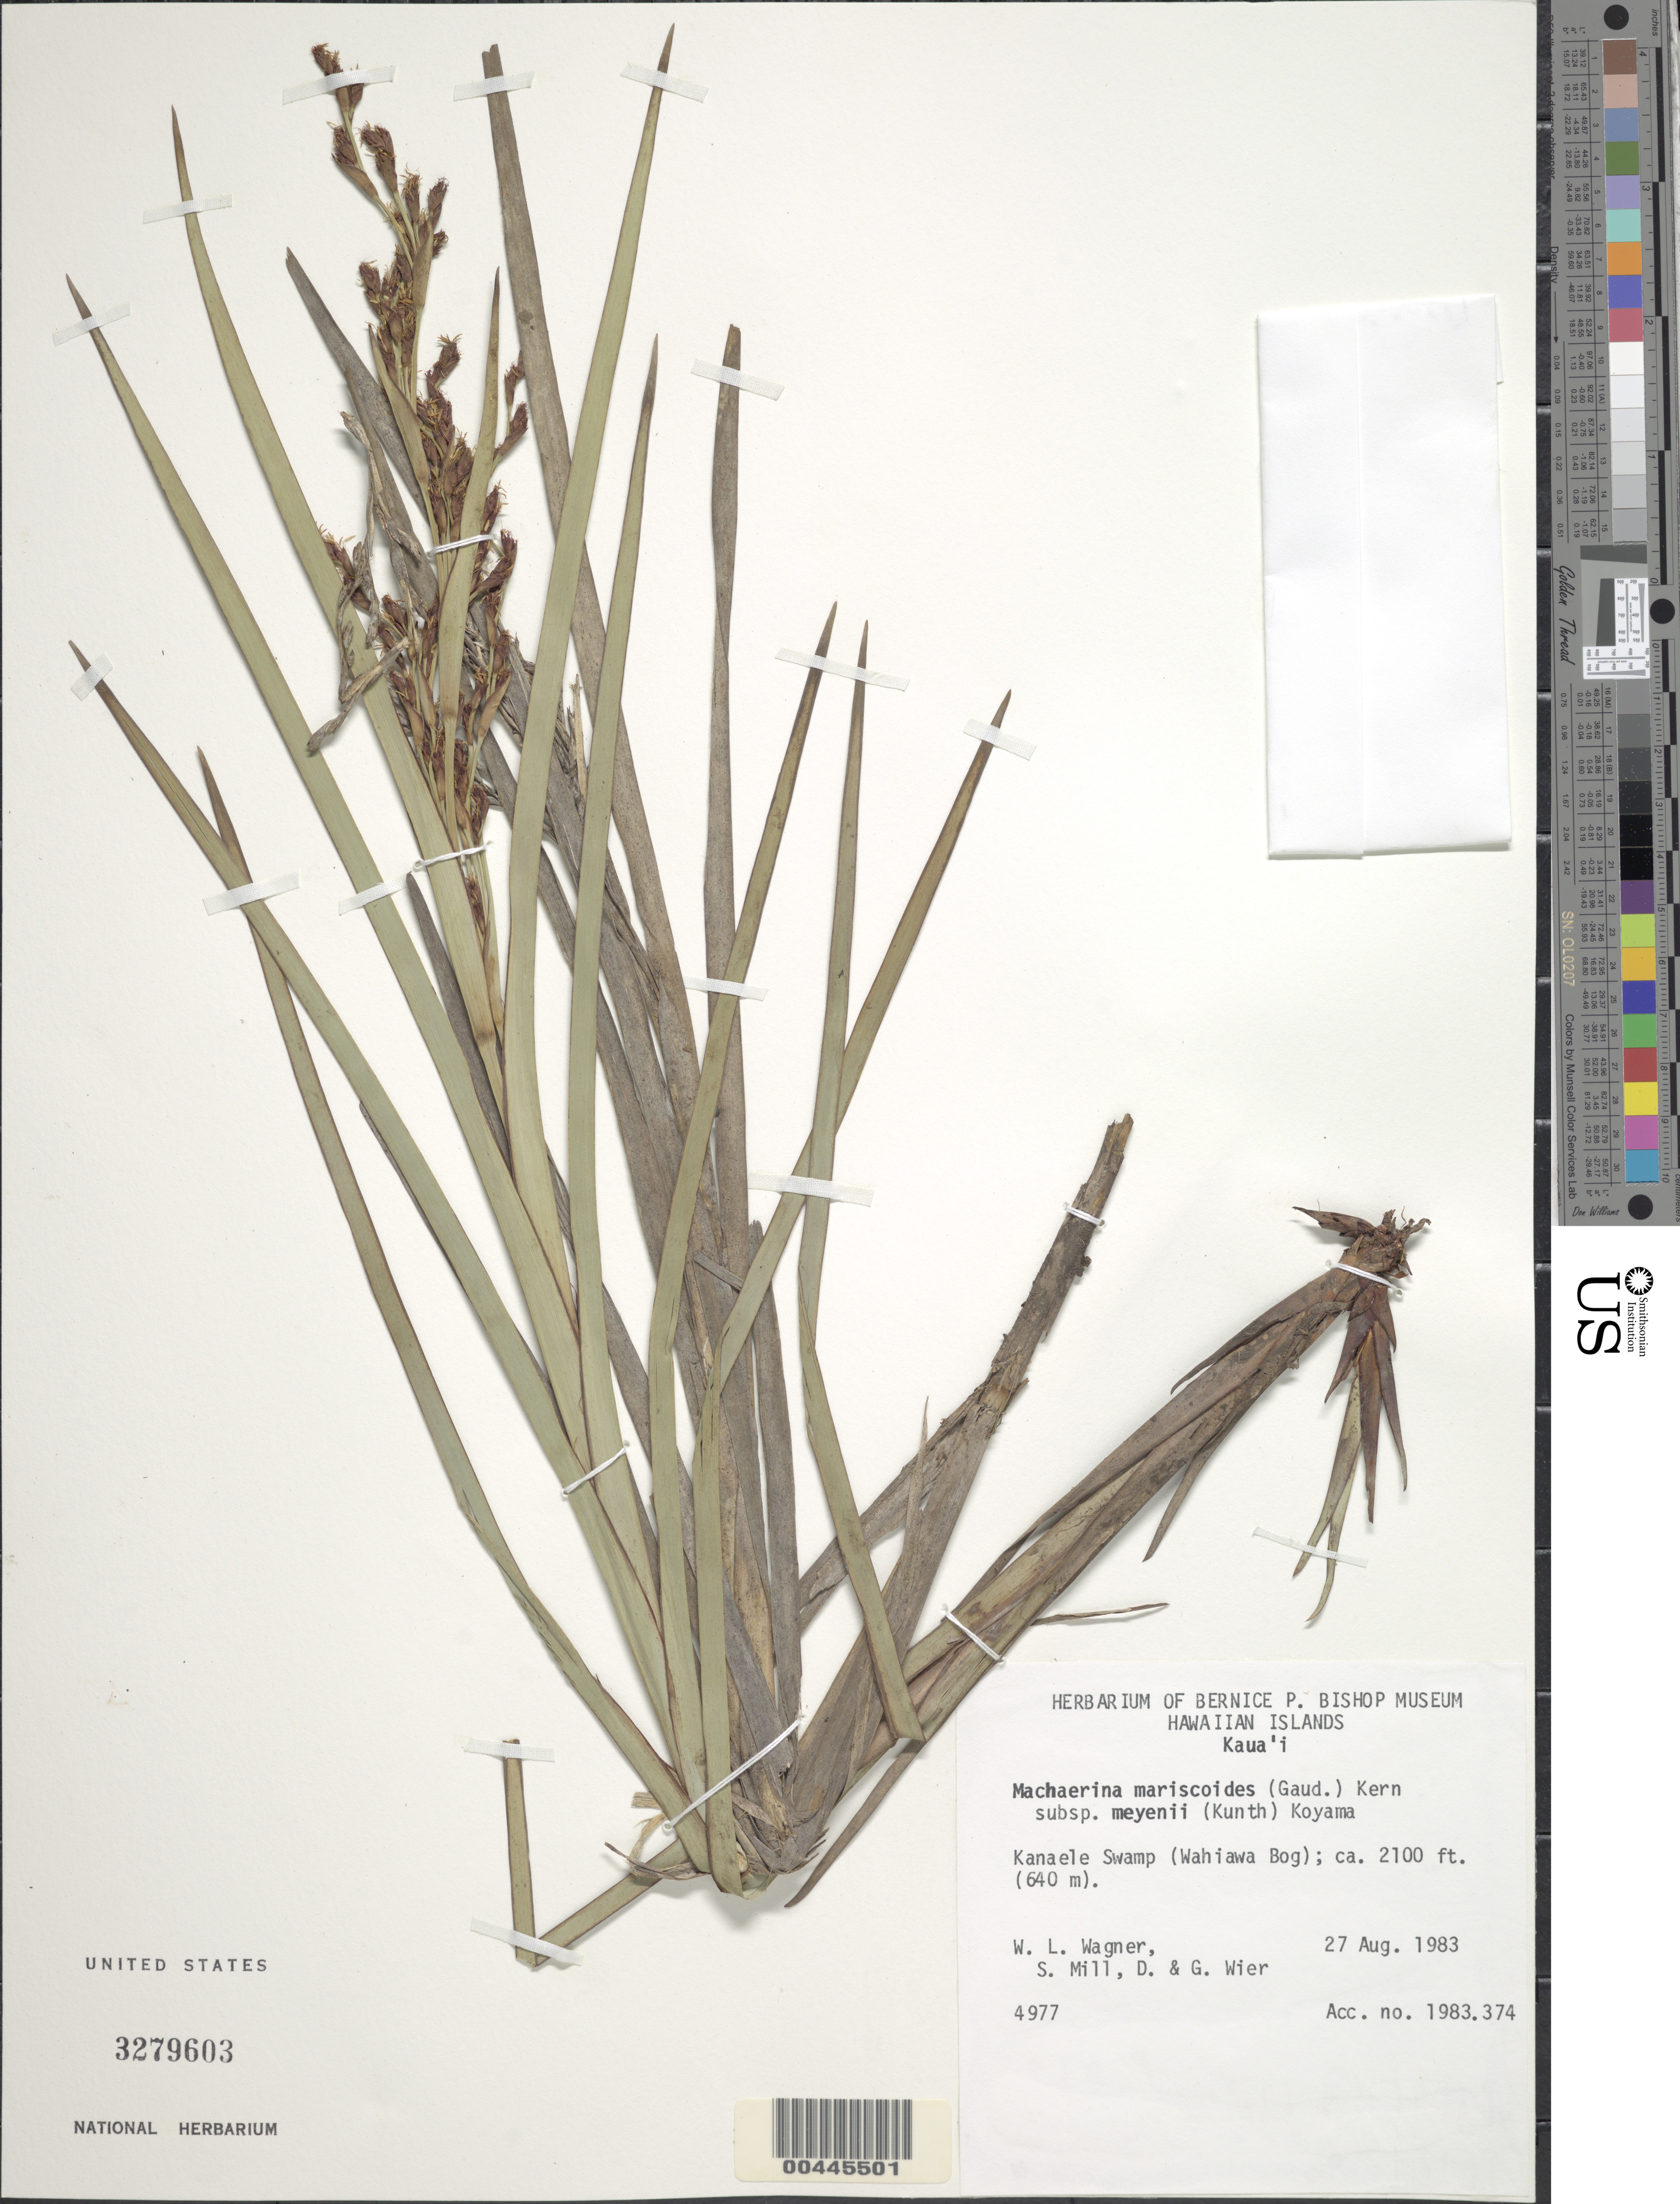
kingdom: Plantae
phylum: Tracheophyta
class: Liliopsida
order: Poales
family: Cyperaceae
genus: Machaerina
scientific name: Machaerina mariscoides subsp. meyenii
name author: (Kunth) T. Koyama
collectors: W. L. Wagner, S. W. Miller, D. Wier & G. Wier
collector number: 4977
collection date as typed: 27 Aug 1983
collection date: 1983-08-27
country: United States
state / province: Hawaii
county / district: Kauai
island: Kaua'i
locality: Kanaele Swamp (Wahiawa Bog)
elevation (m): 640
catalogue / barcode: US 3279603